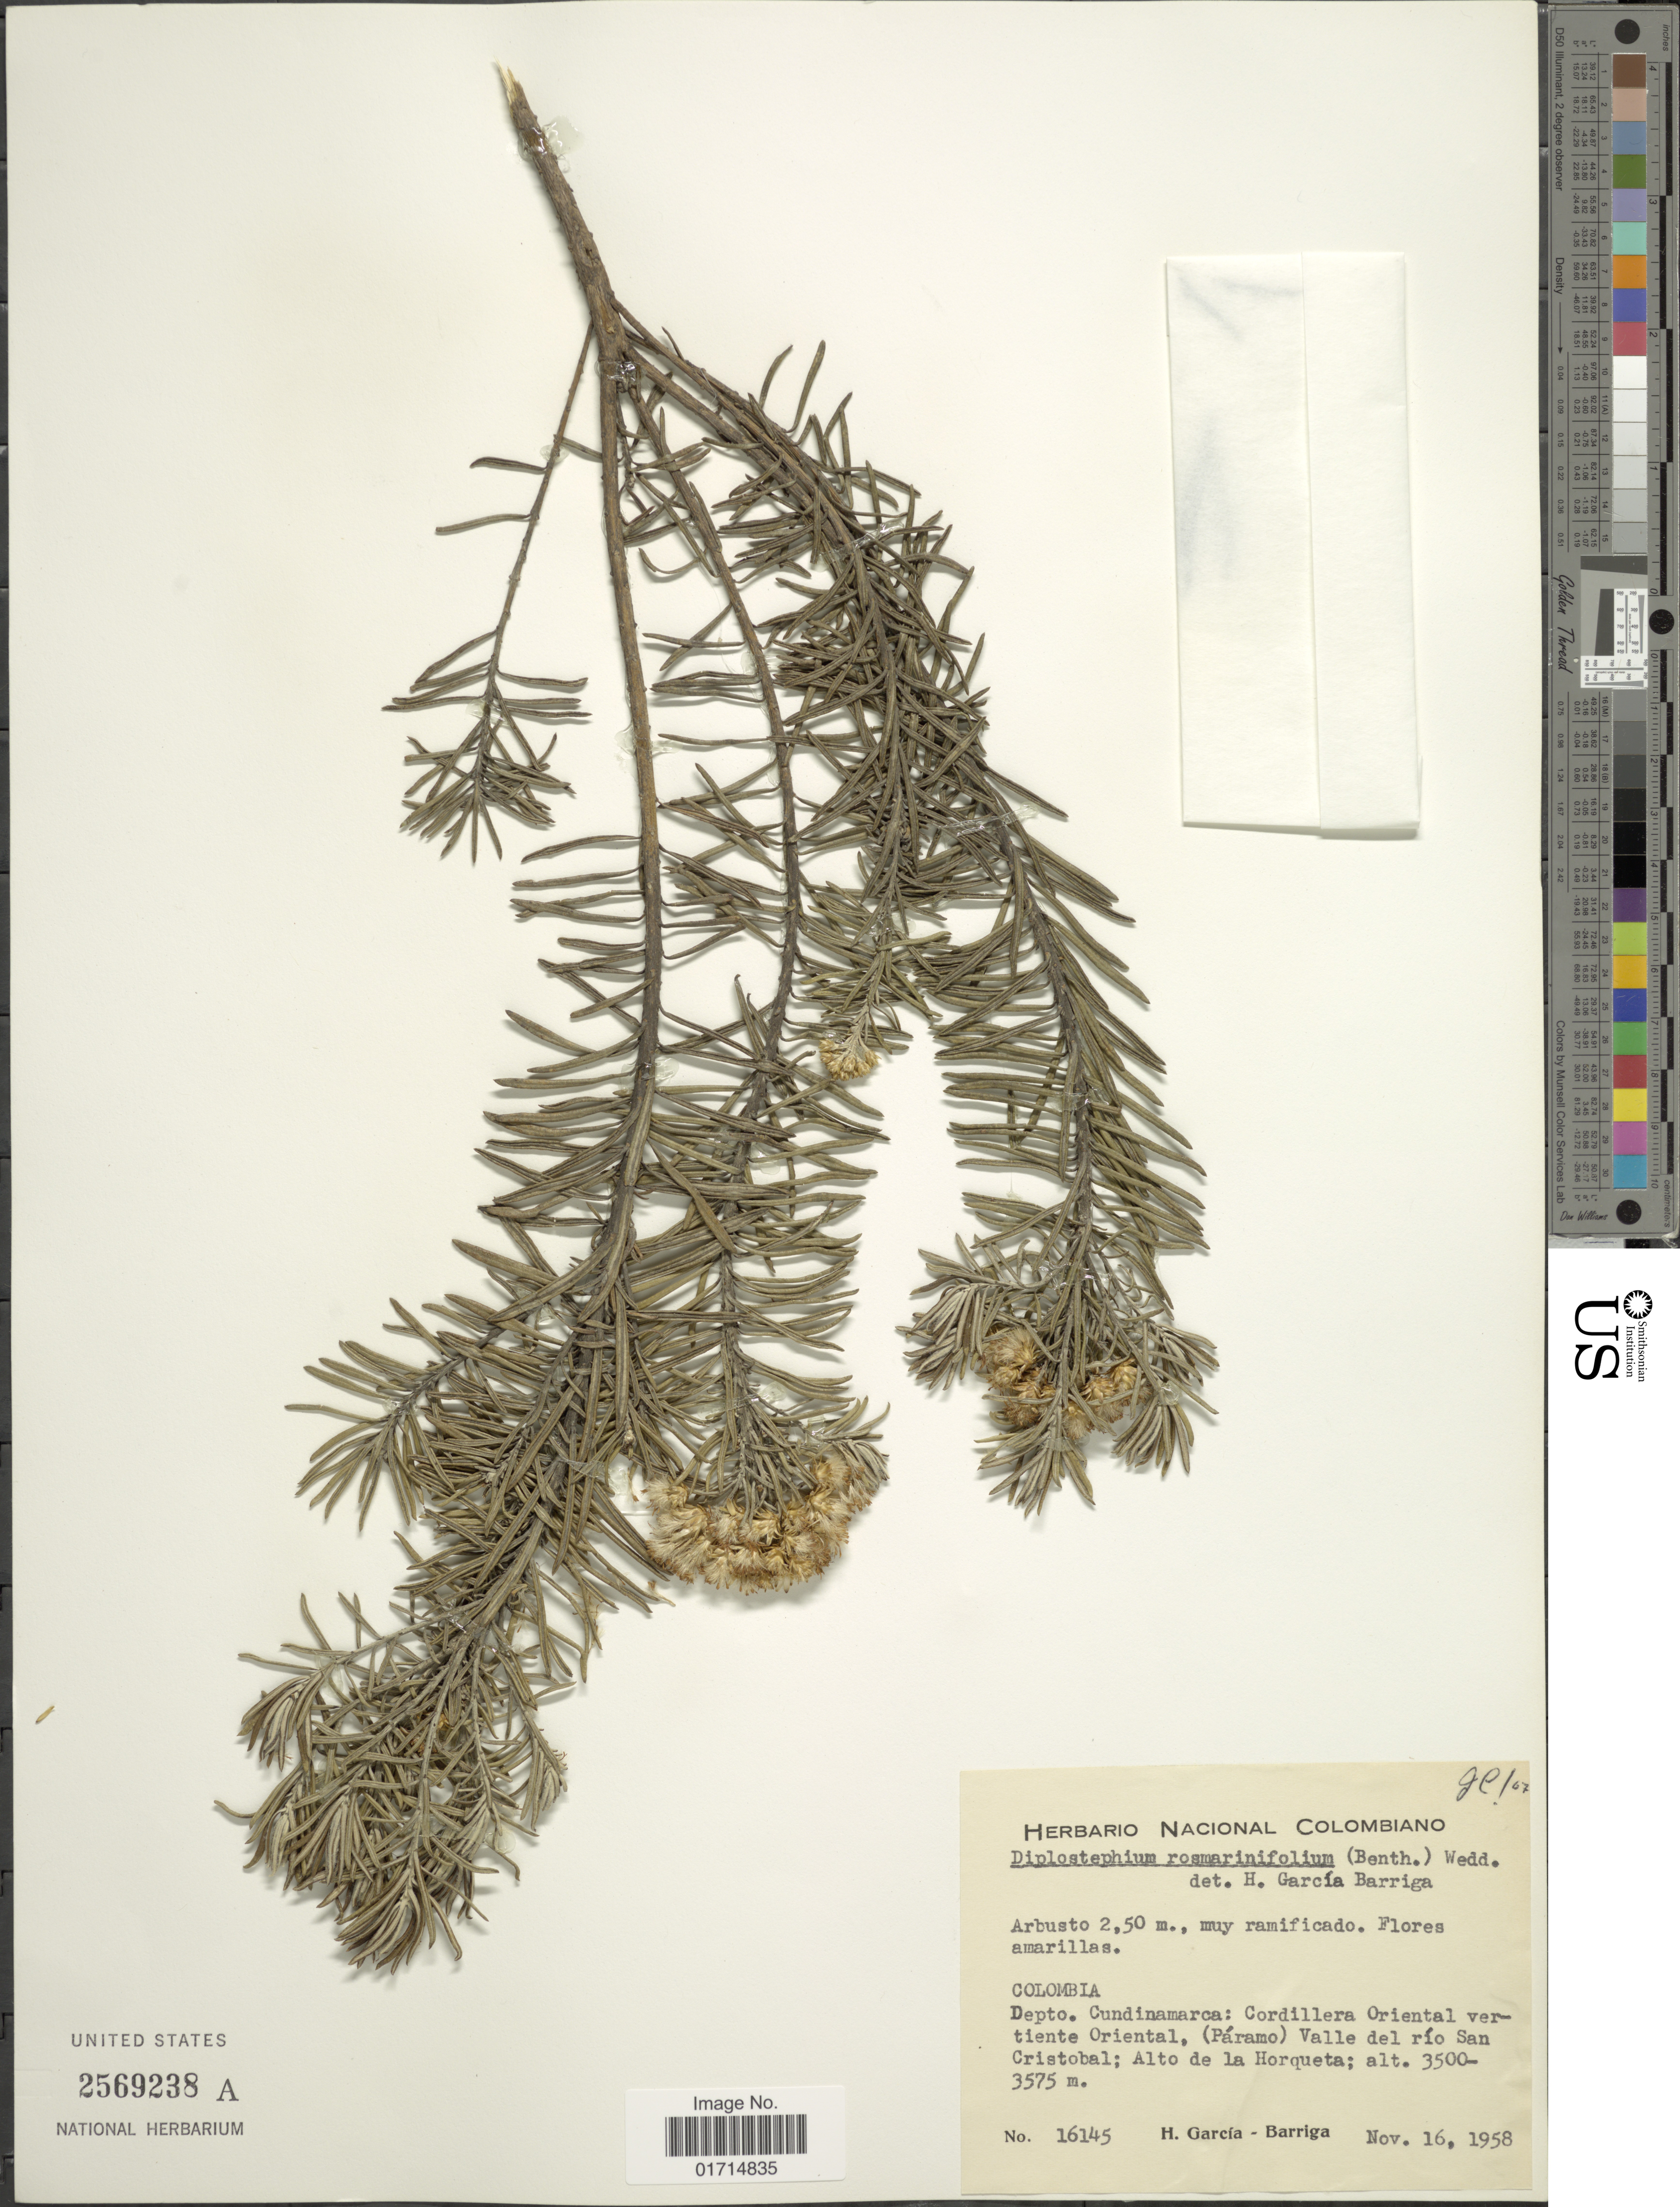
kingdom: Plantae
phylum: Tracheophyta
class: Magnoliopsida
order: Asterales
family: Asteraceae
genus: Diplostephium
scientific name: Diplostephium rosmarinifolium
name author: (Benth.) Wedd.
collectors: H. García Barriga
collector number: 16145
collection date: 1958-11-16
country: Colombia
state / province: Cundinamarca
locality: Colombia Depto. Cundinamarca: Cordillera Oriental vertiente Oriental, (Paramo) Valle del rio San Cristobal; Alto de la Horqueta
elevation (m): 3500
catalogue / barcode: US 2569238A